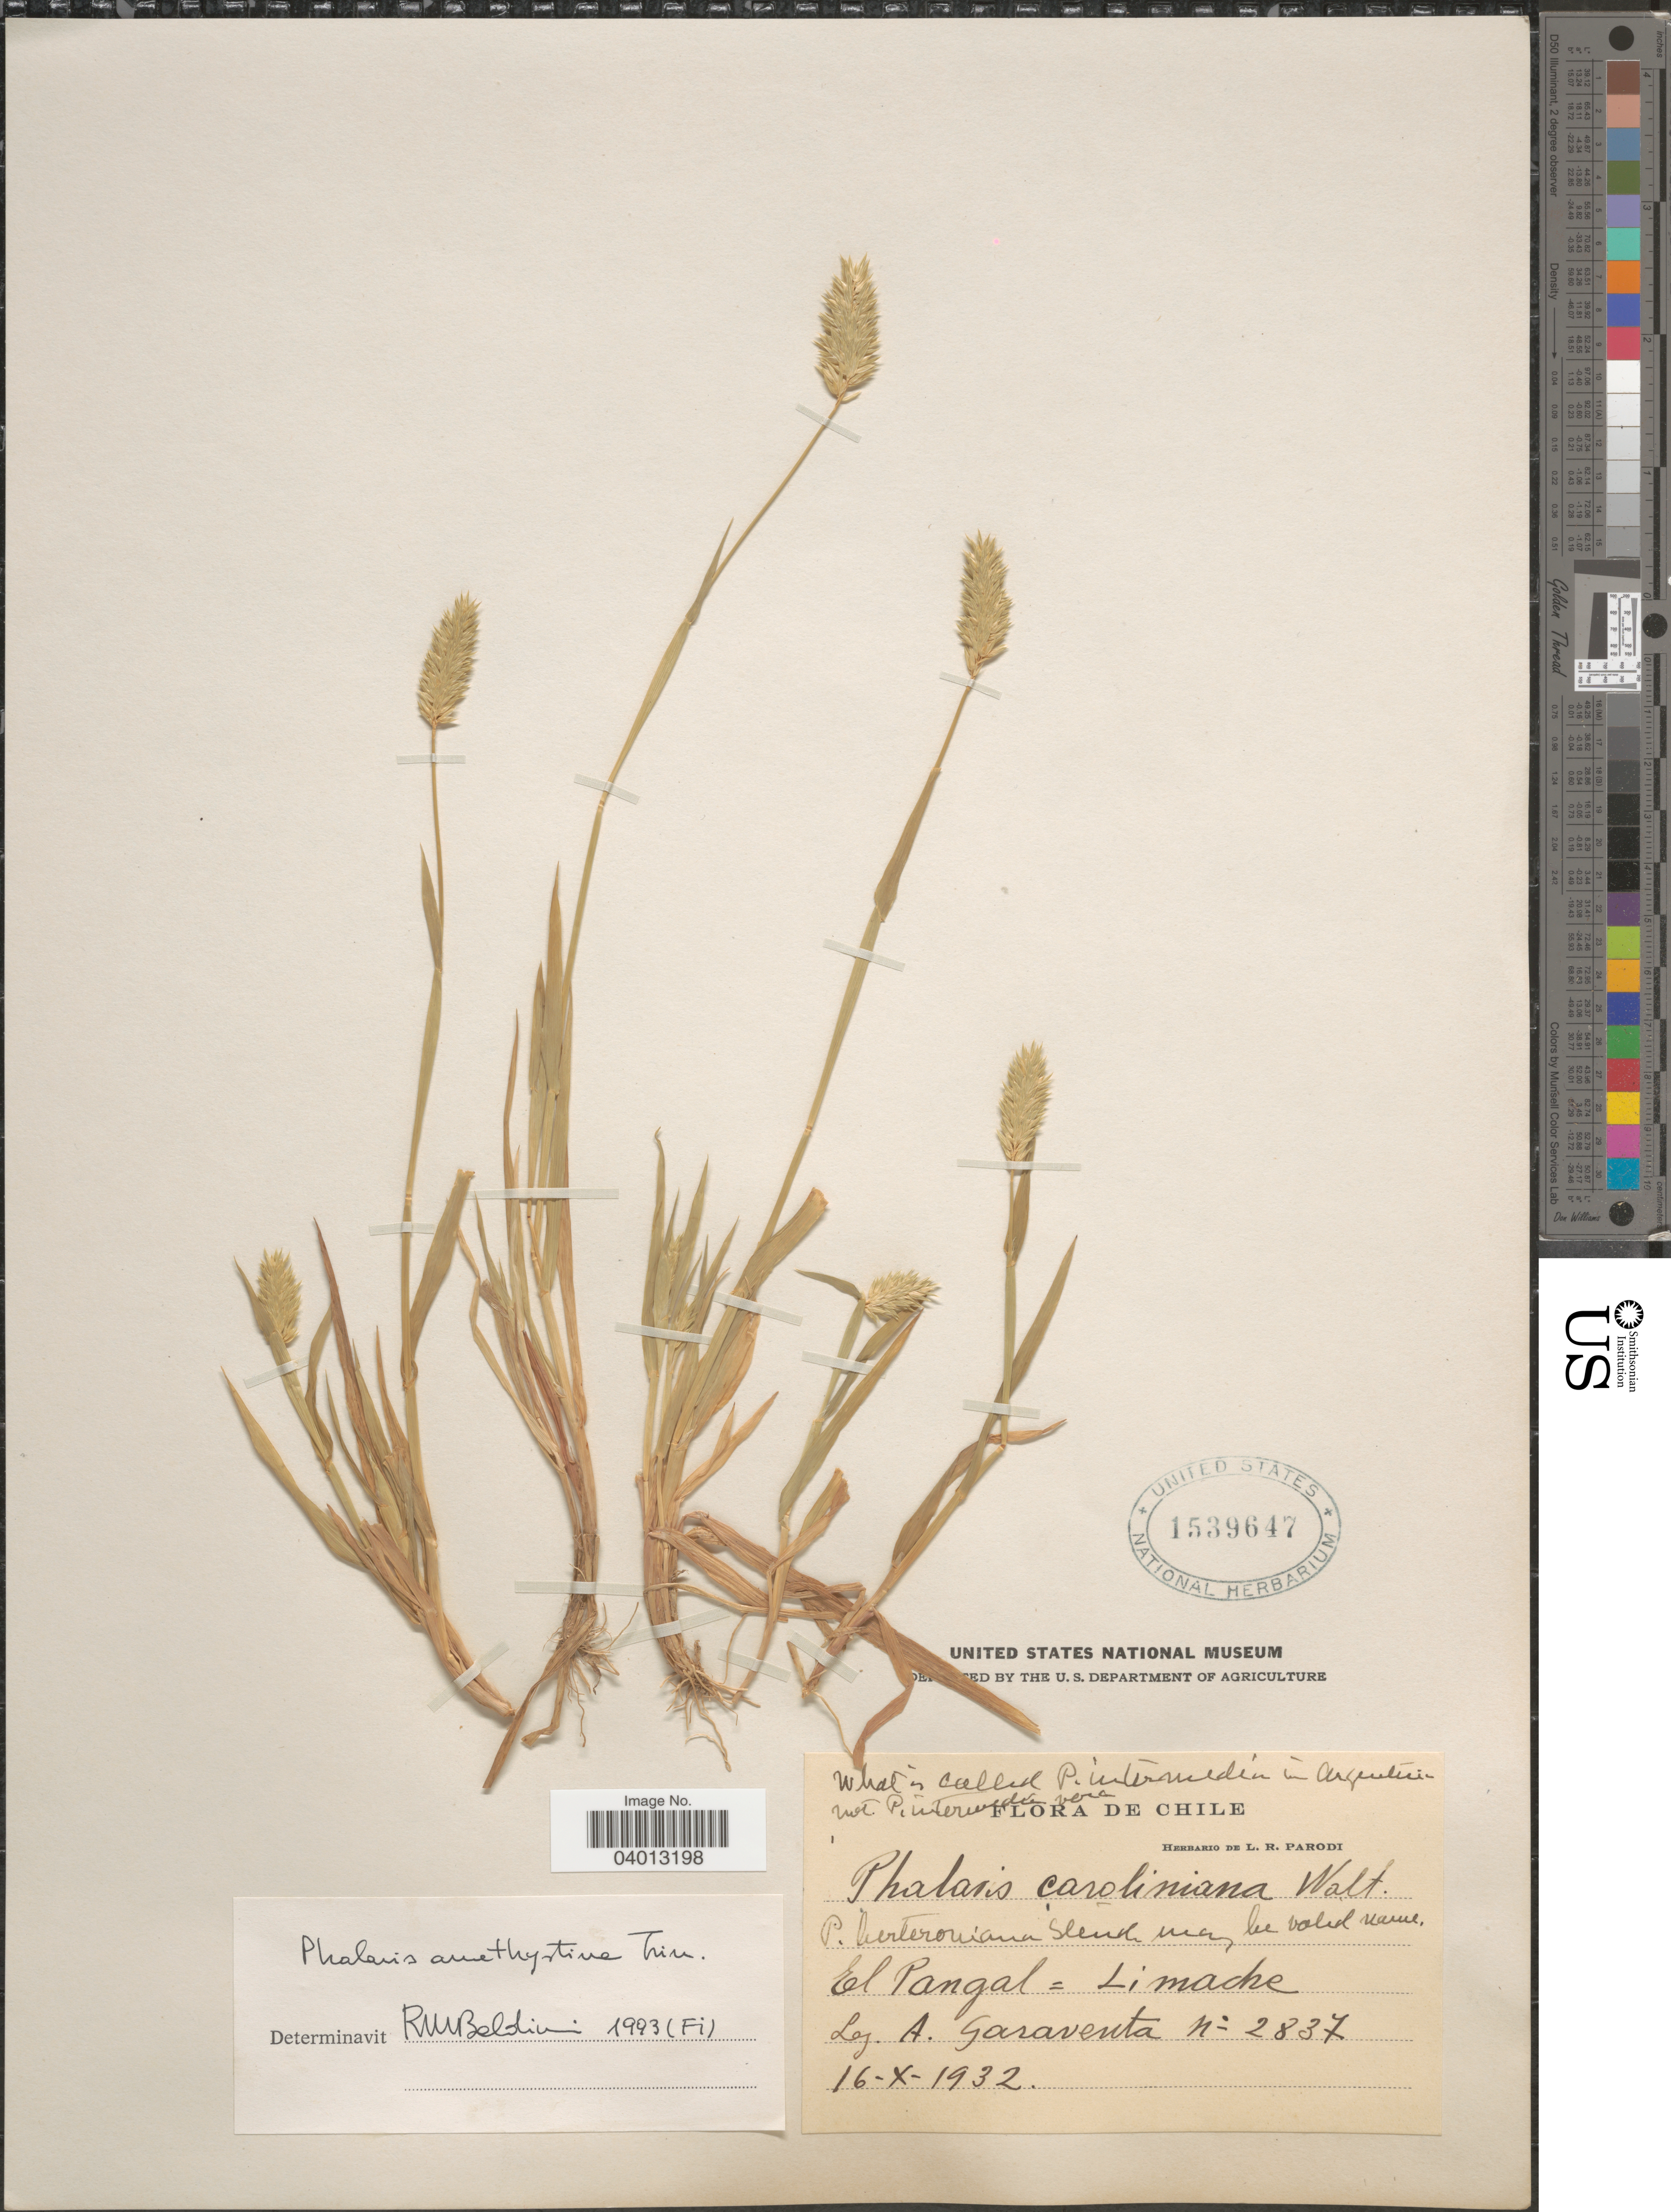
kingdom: Plantae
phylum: Tracheophyta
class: Liliopsida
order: Poales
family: Poaceae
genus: Phalaris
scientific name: Phalaris amethystina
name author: Trin.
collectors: A. Garaventa H.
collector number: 2837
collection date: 1932-10-16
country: Chile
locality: El Pangal = Li mache.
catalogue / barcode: US 1539647